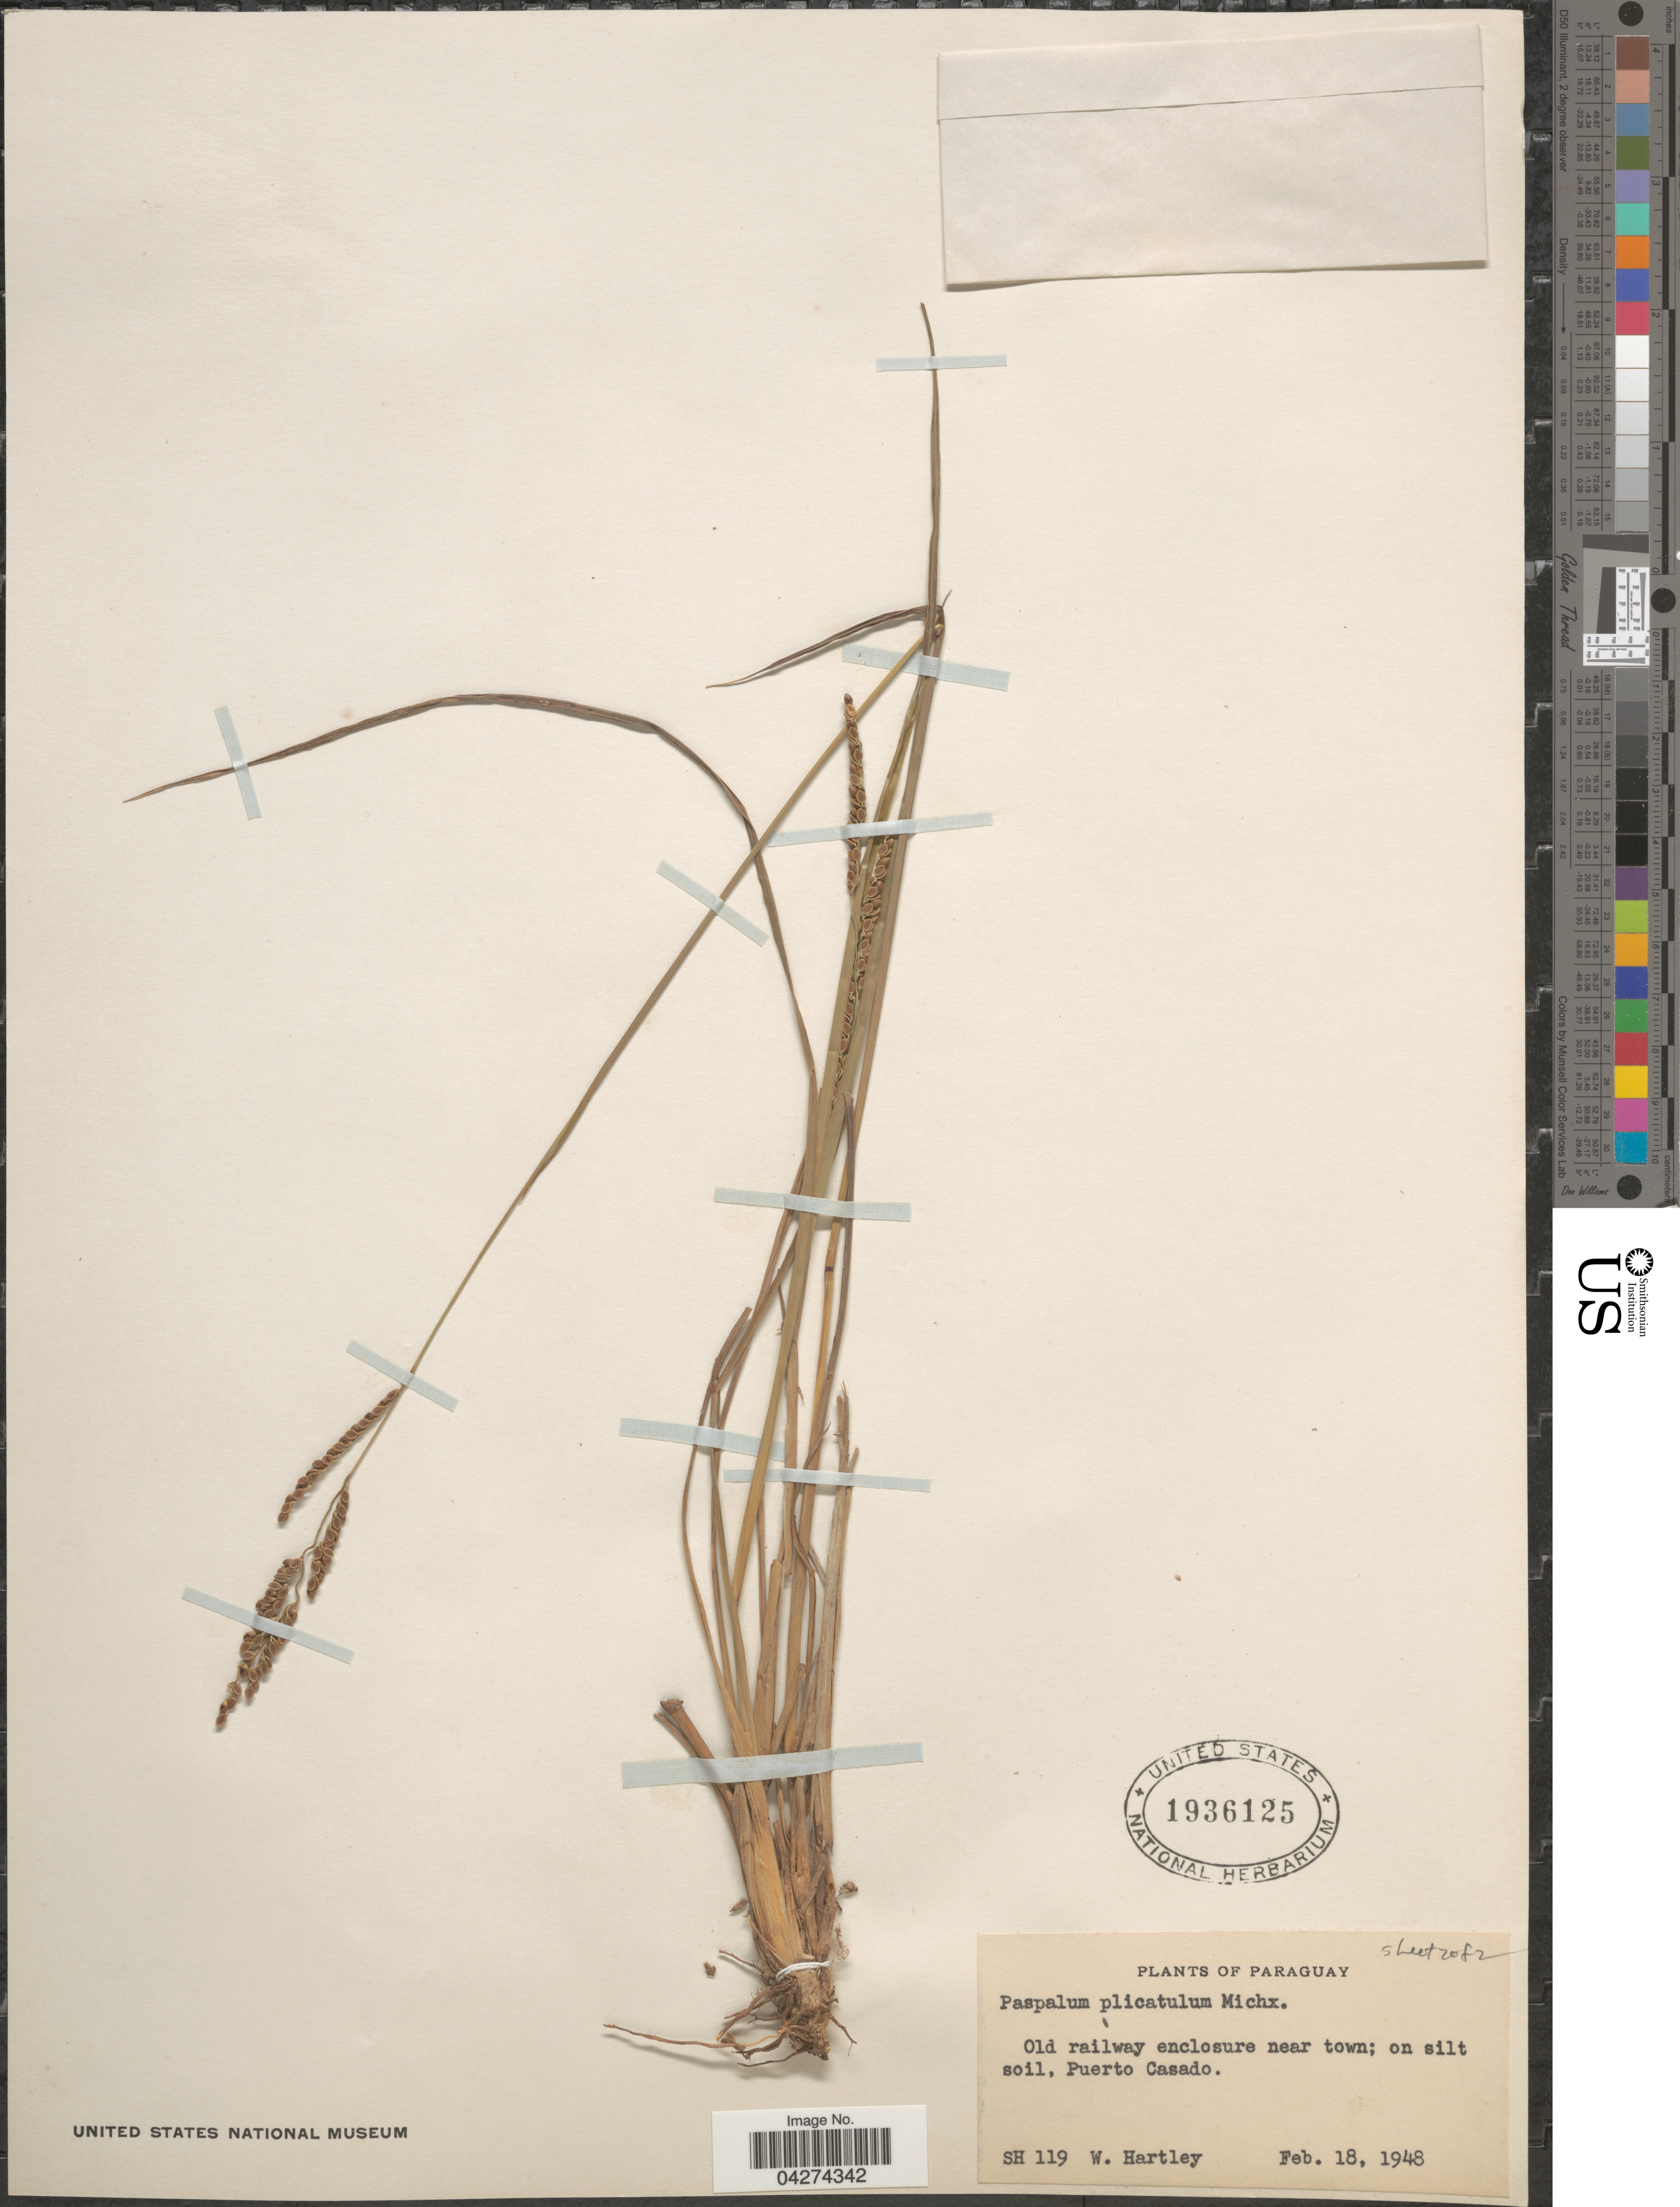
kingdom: Plantae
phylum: Tracheophyta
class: Liliopsida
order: Poales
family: Poaceae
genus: Paspalum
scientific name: Paspalum plicatulum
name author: Michx.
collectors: W. Hartley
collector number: SH119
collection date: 1948-02-18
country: Paraguay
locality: Old railway enclosure near town: on silt soil, Puerto Casado.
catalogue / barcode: US 1936125